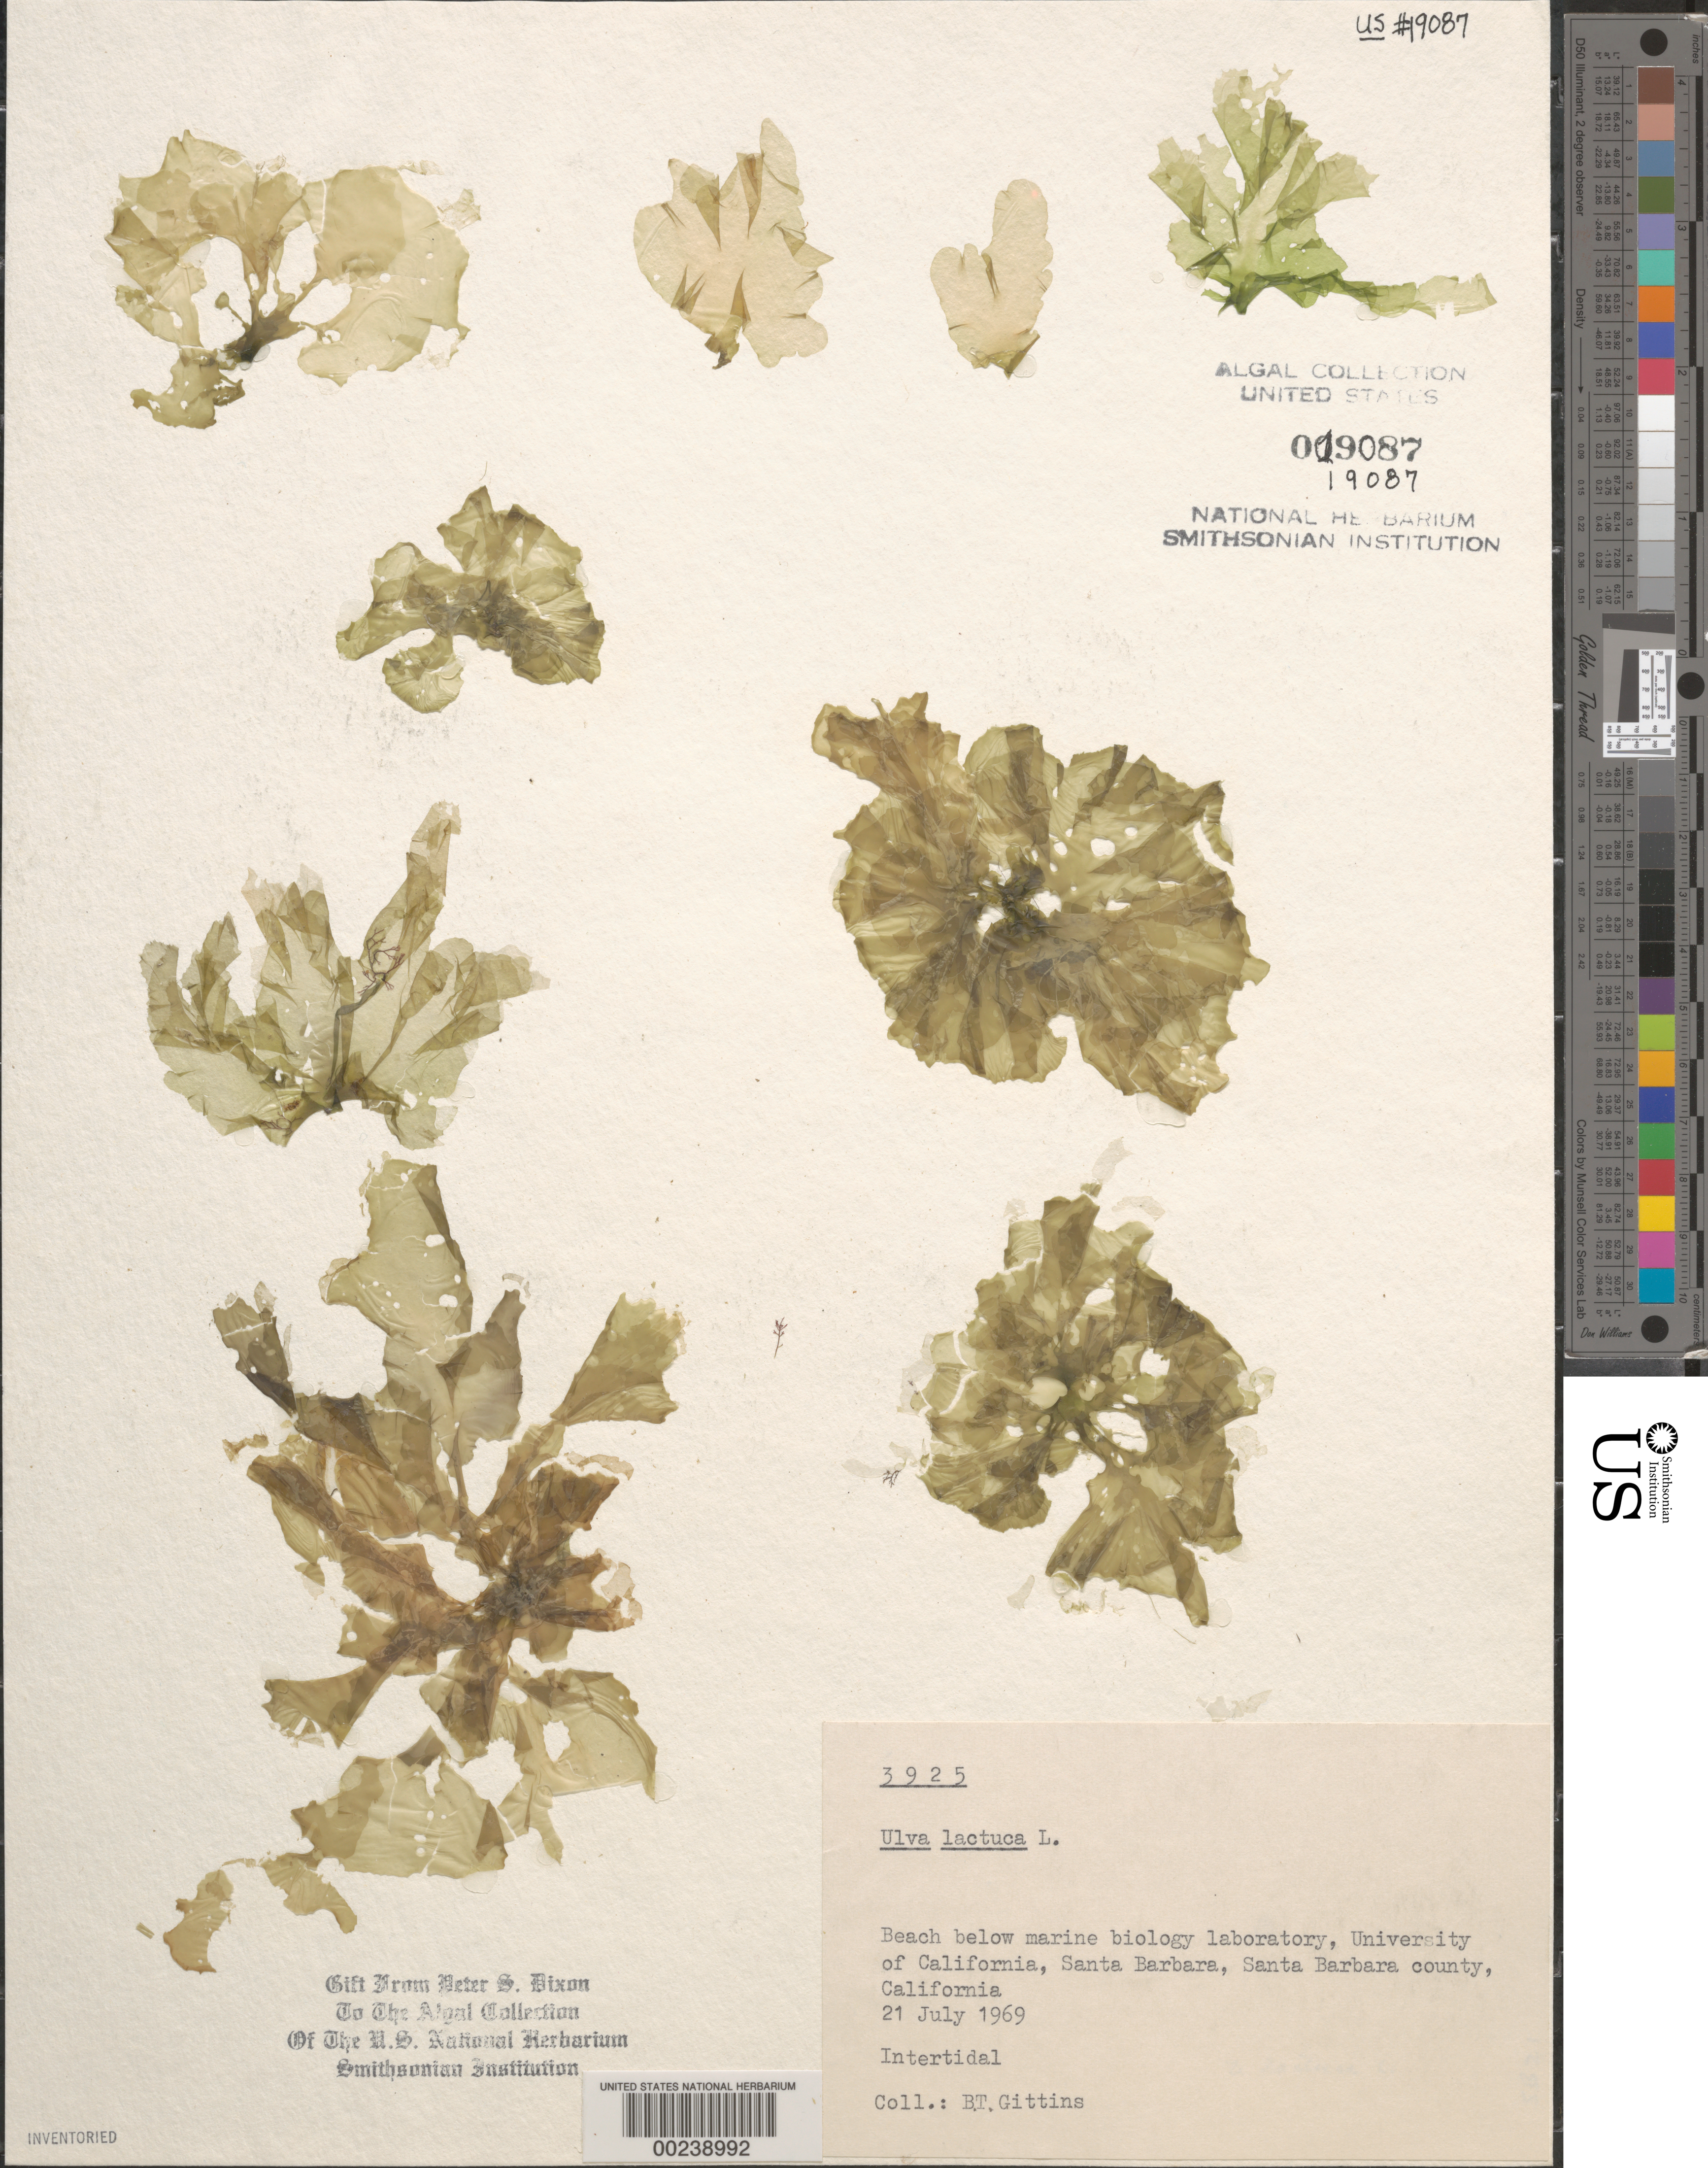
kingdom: Plantae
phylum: Chlorophyta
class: Ulvophyceae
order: Ulvales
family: Ulvaceae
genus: Ulva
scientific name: Ulva lactuca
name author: L.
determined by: Dixon, P. S.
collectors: B. Gittins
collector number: PSD 3925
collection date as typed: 21 Jul 1969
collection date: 1969-07-21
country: United States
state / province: California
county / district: Santa Barbara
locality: Santa Barbara, University of California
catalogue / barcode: US 19087